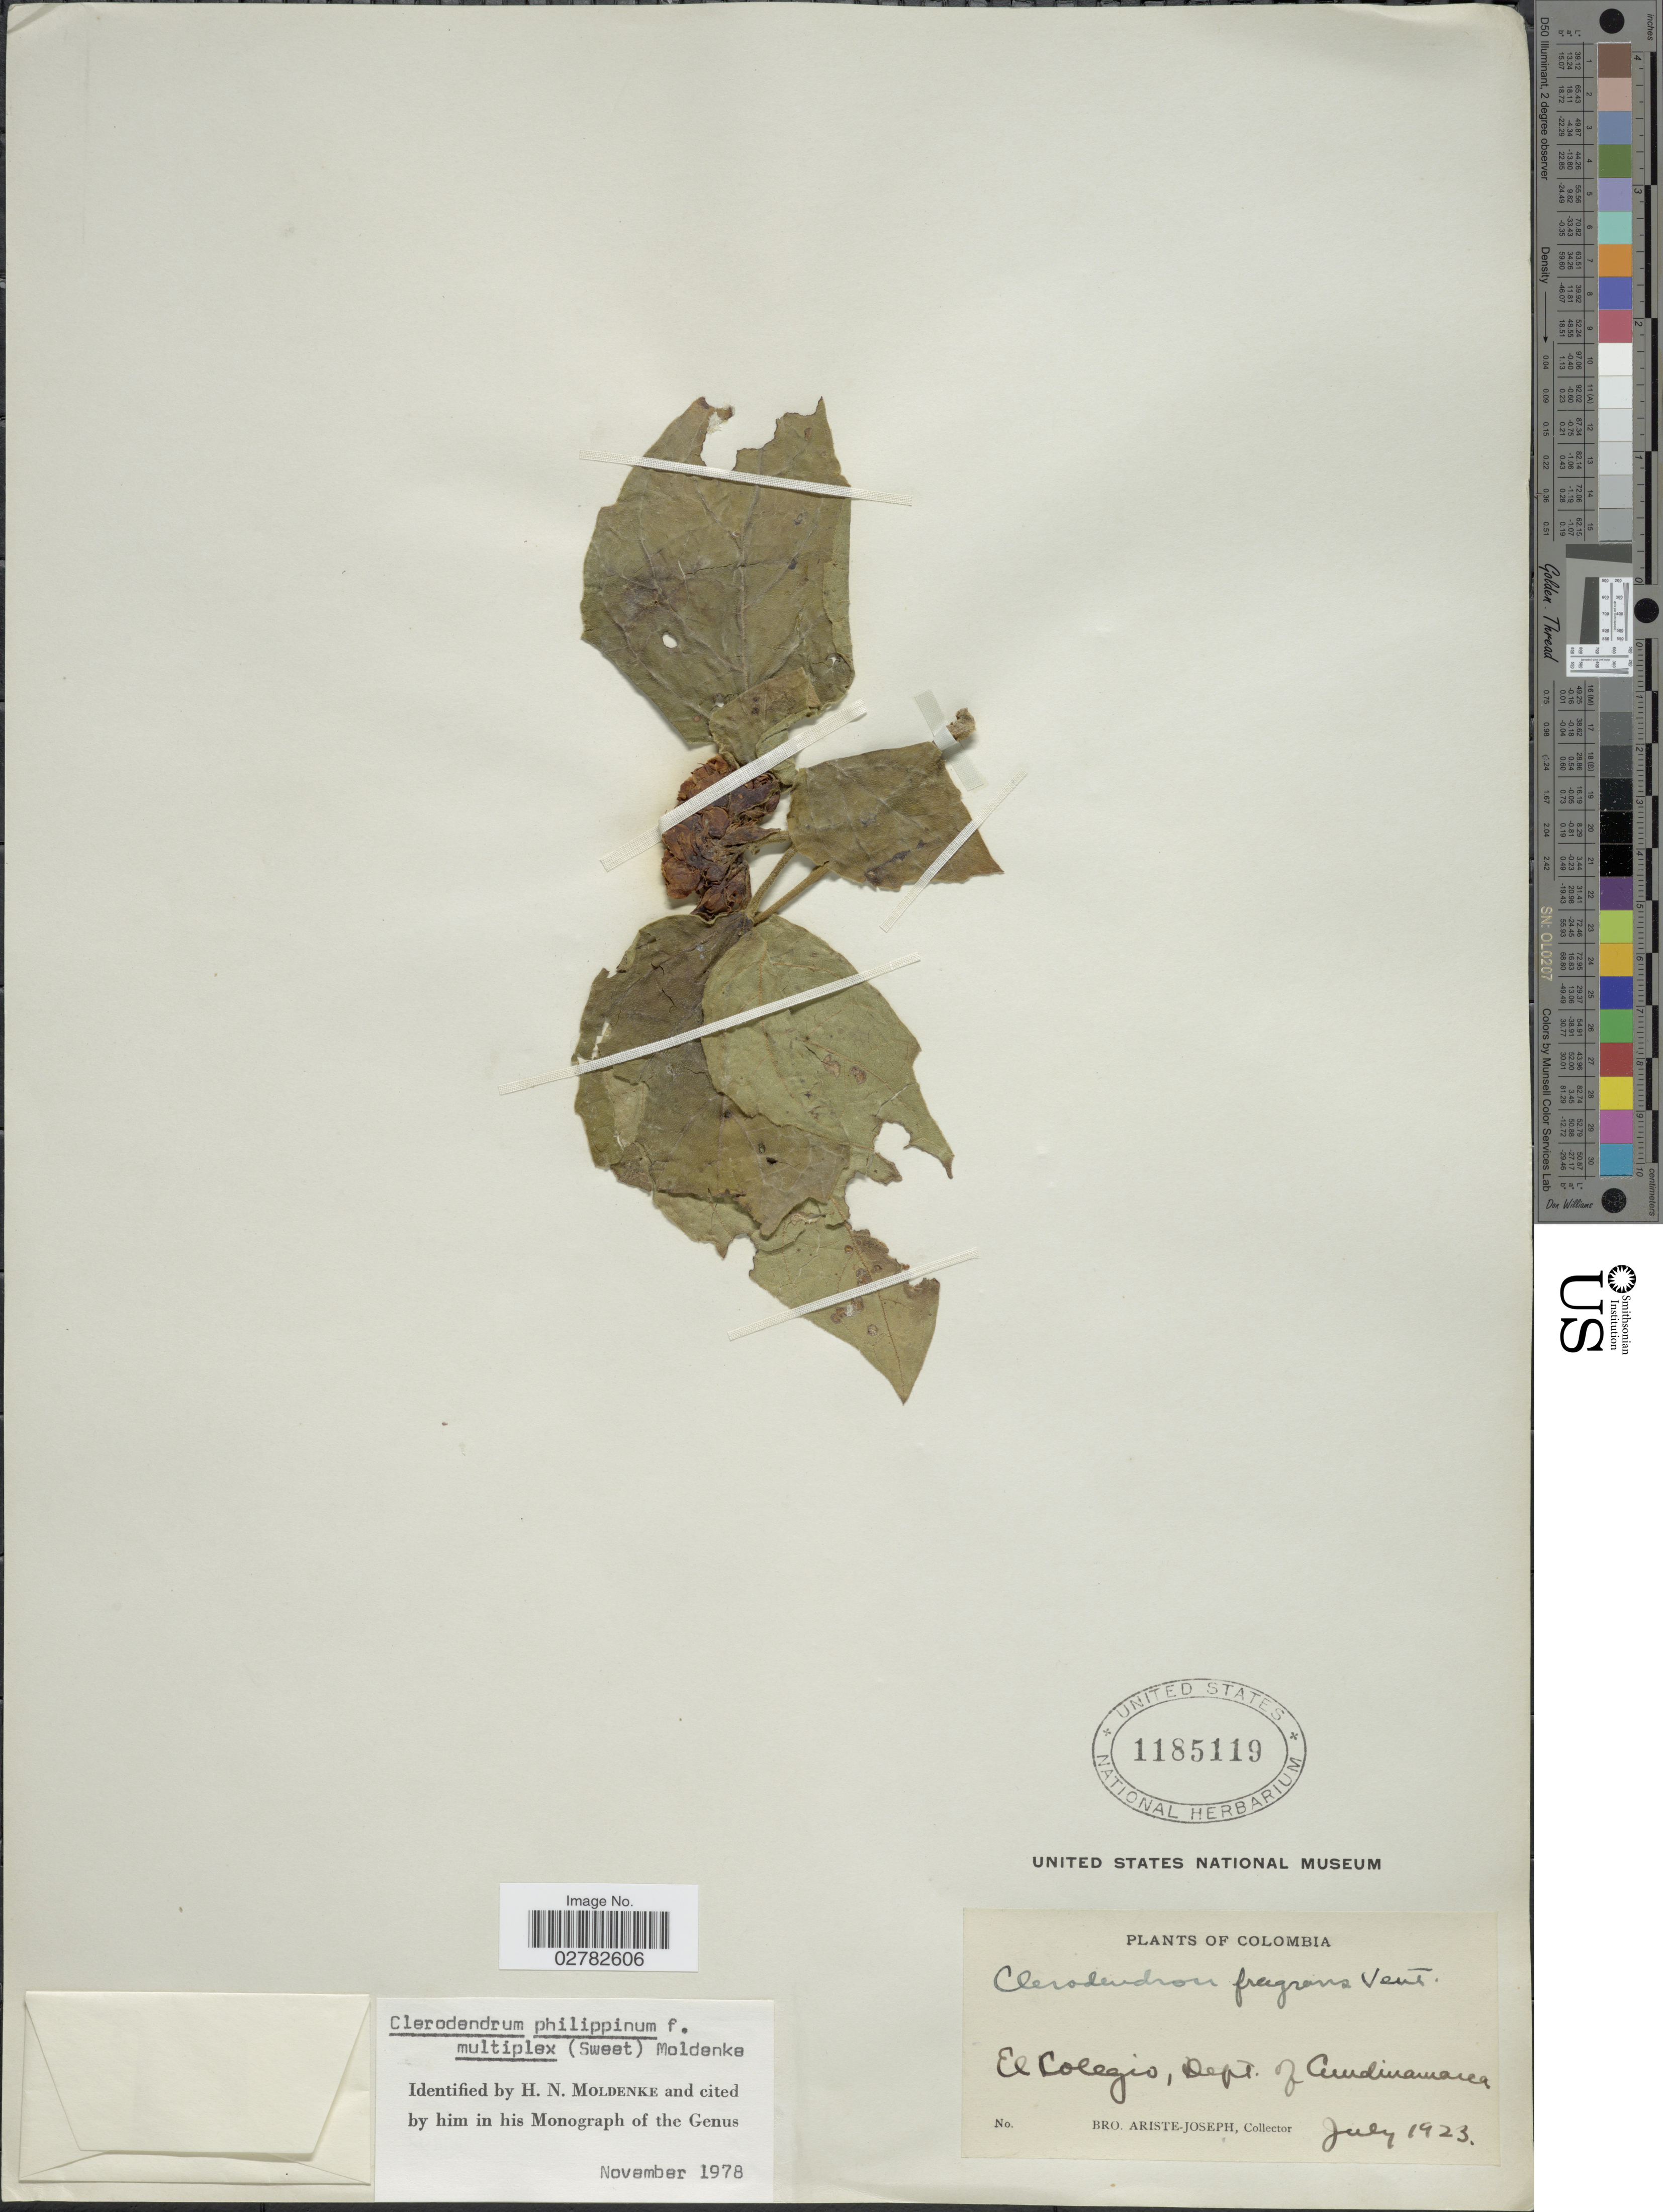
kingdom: Plantae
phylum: Tracheophyta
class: Magnoliopsida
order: Lamiales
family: Lamiaceae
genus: Clerodendrum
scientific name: Clerodendrum philippinum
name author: Schauer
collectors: Bro. Ariste-Joseph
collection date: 1923-07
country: Colombia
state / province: Cundinamarca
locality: El Colegio, Dept. of Cundinamarca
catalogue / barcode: US 1185119